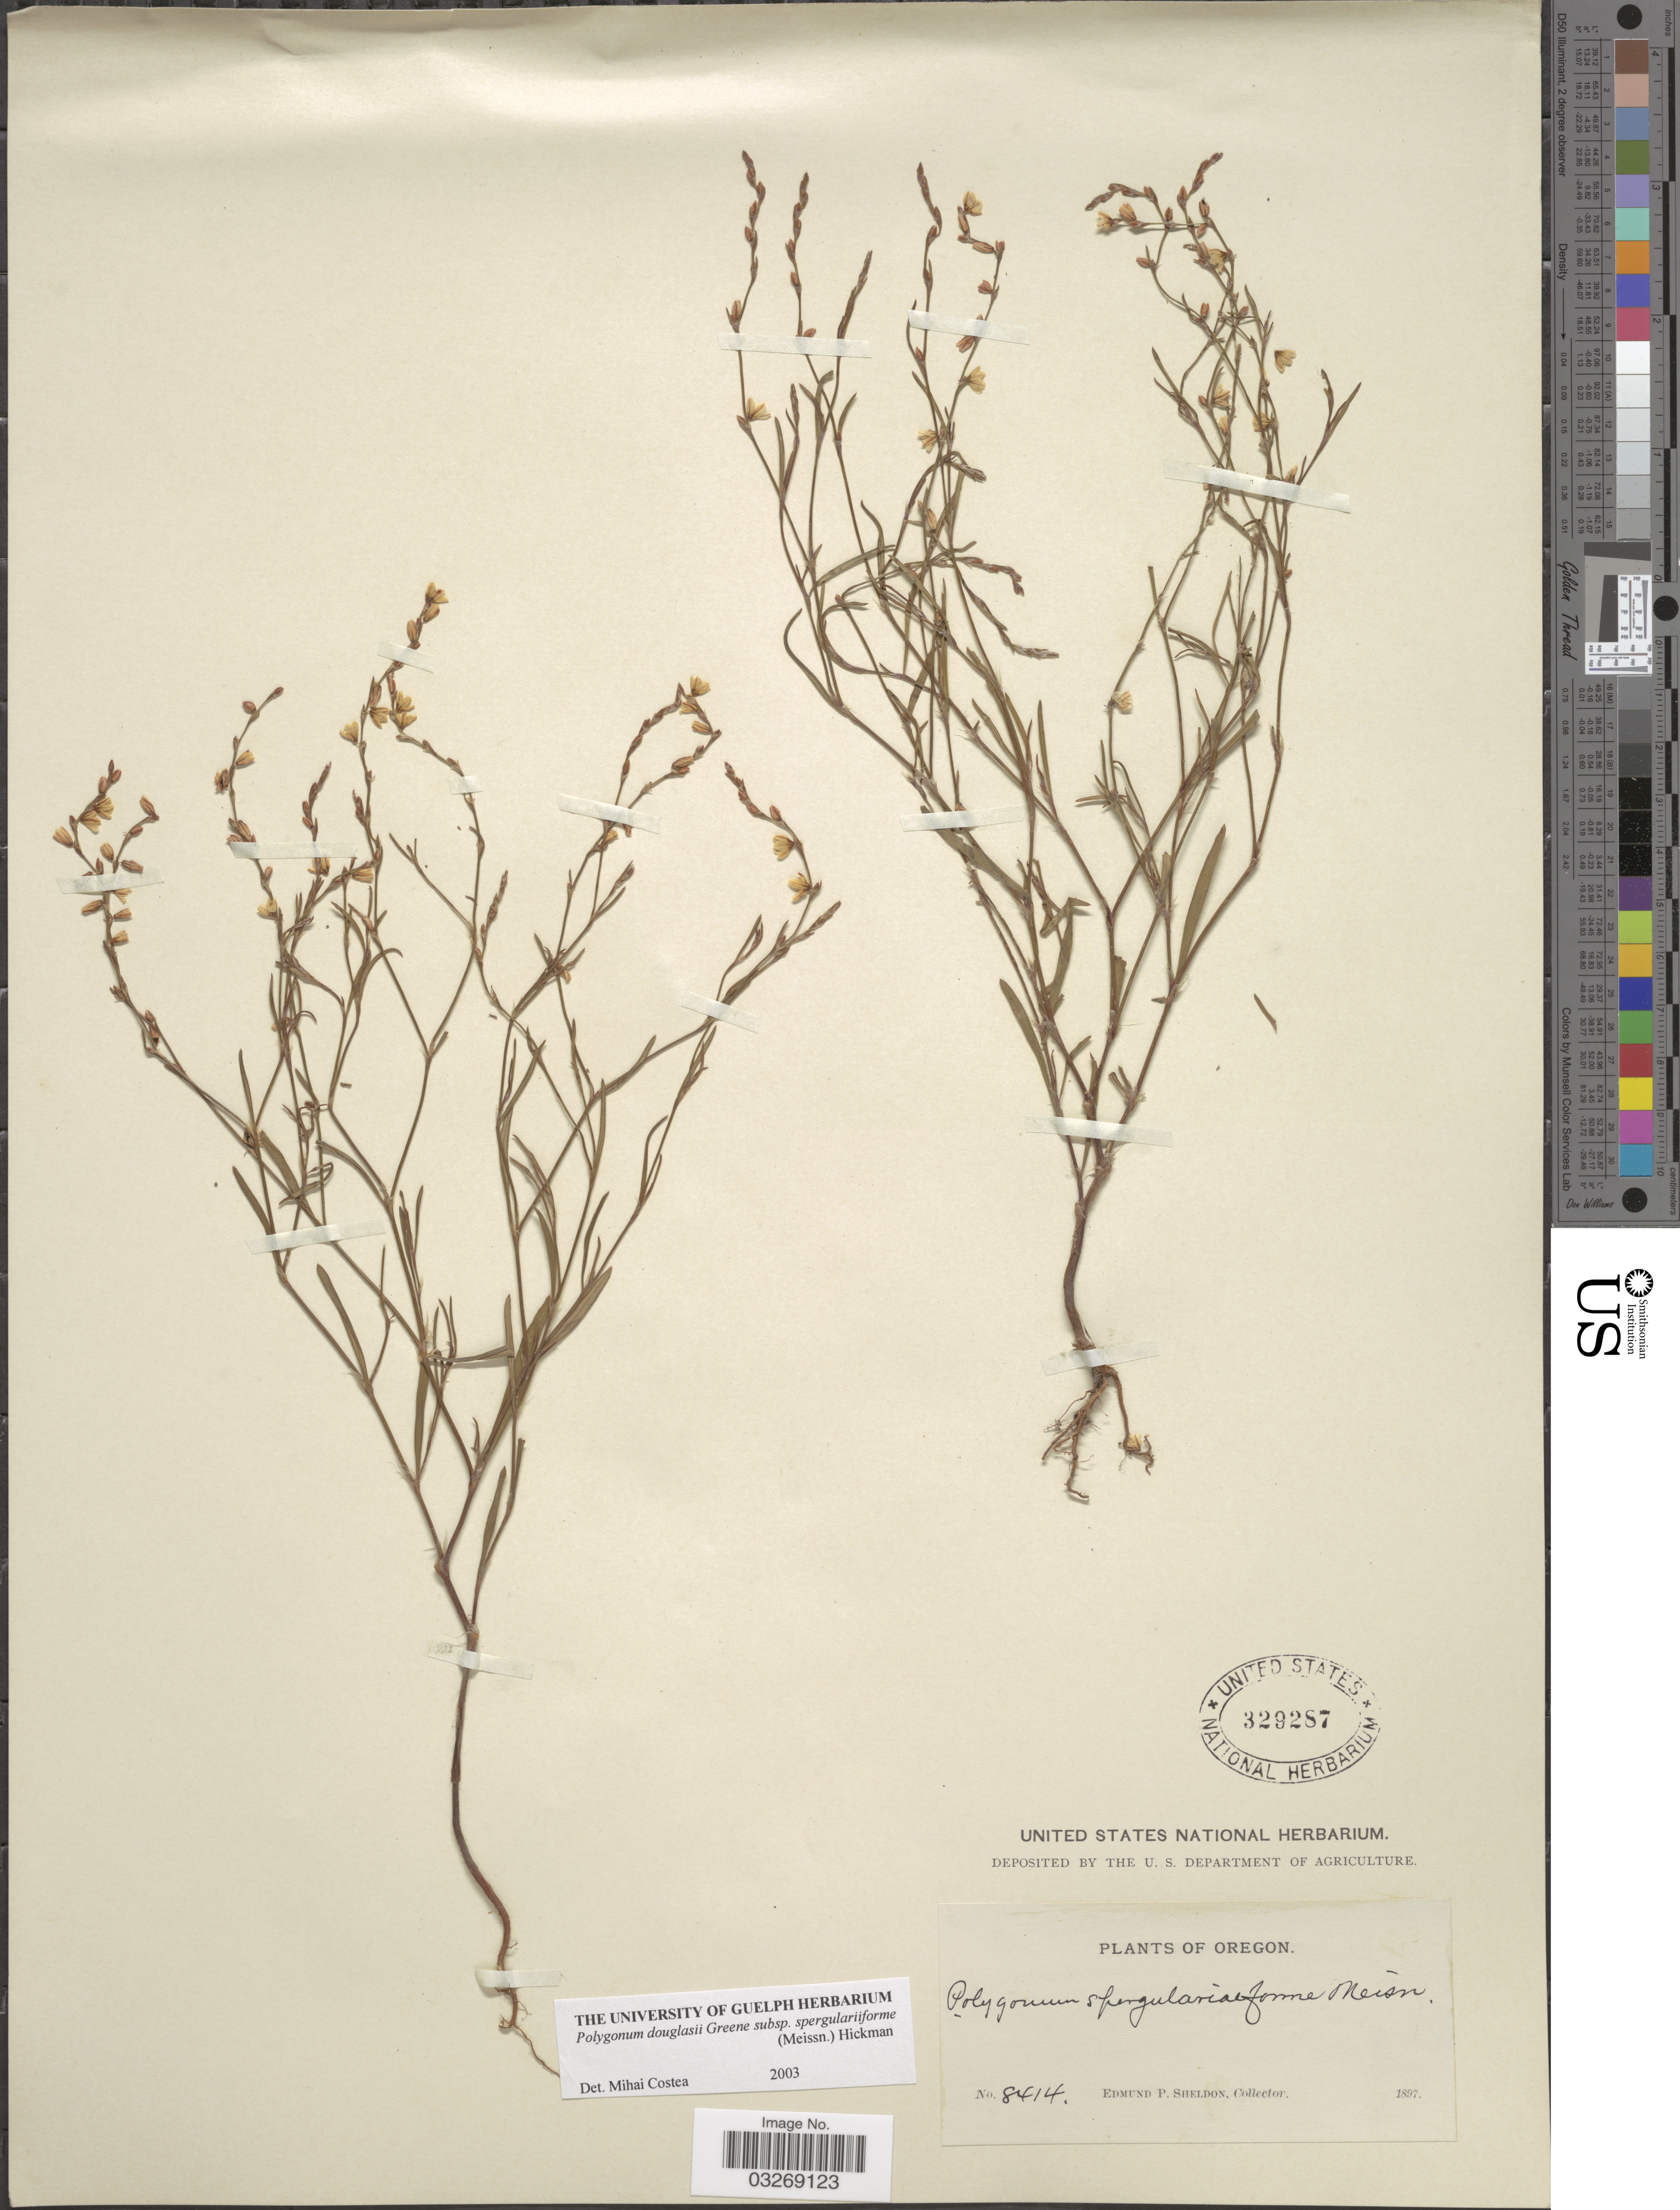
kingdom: Plantae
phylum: Tracheophyta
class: Magnoliopsida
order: Caryophyllales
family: Polygonaceae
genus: Polygonum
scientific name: Polygonum douglasii subsp. spergulariiforme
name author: (Meisn. ex Small) Hickman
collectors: E. P. Sheldon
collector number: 8414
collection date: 1897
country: United States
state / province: Oregon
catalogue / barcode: US 329287